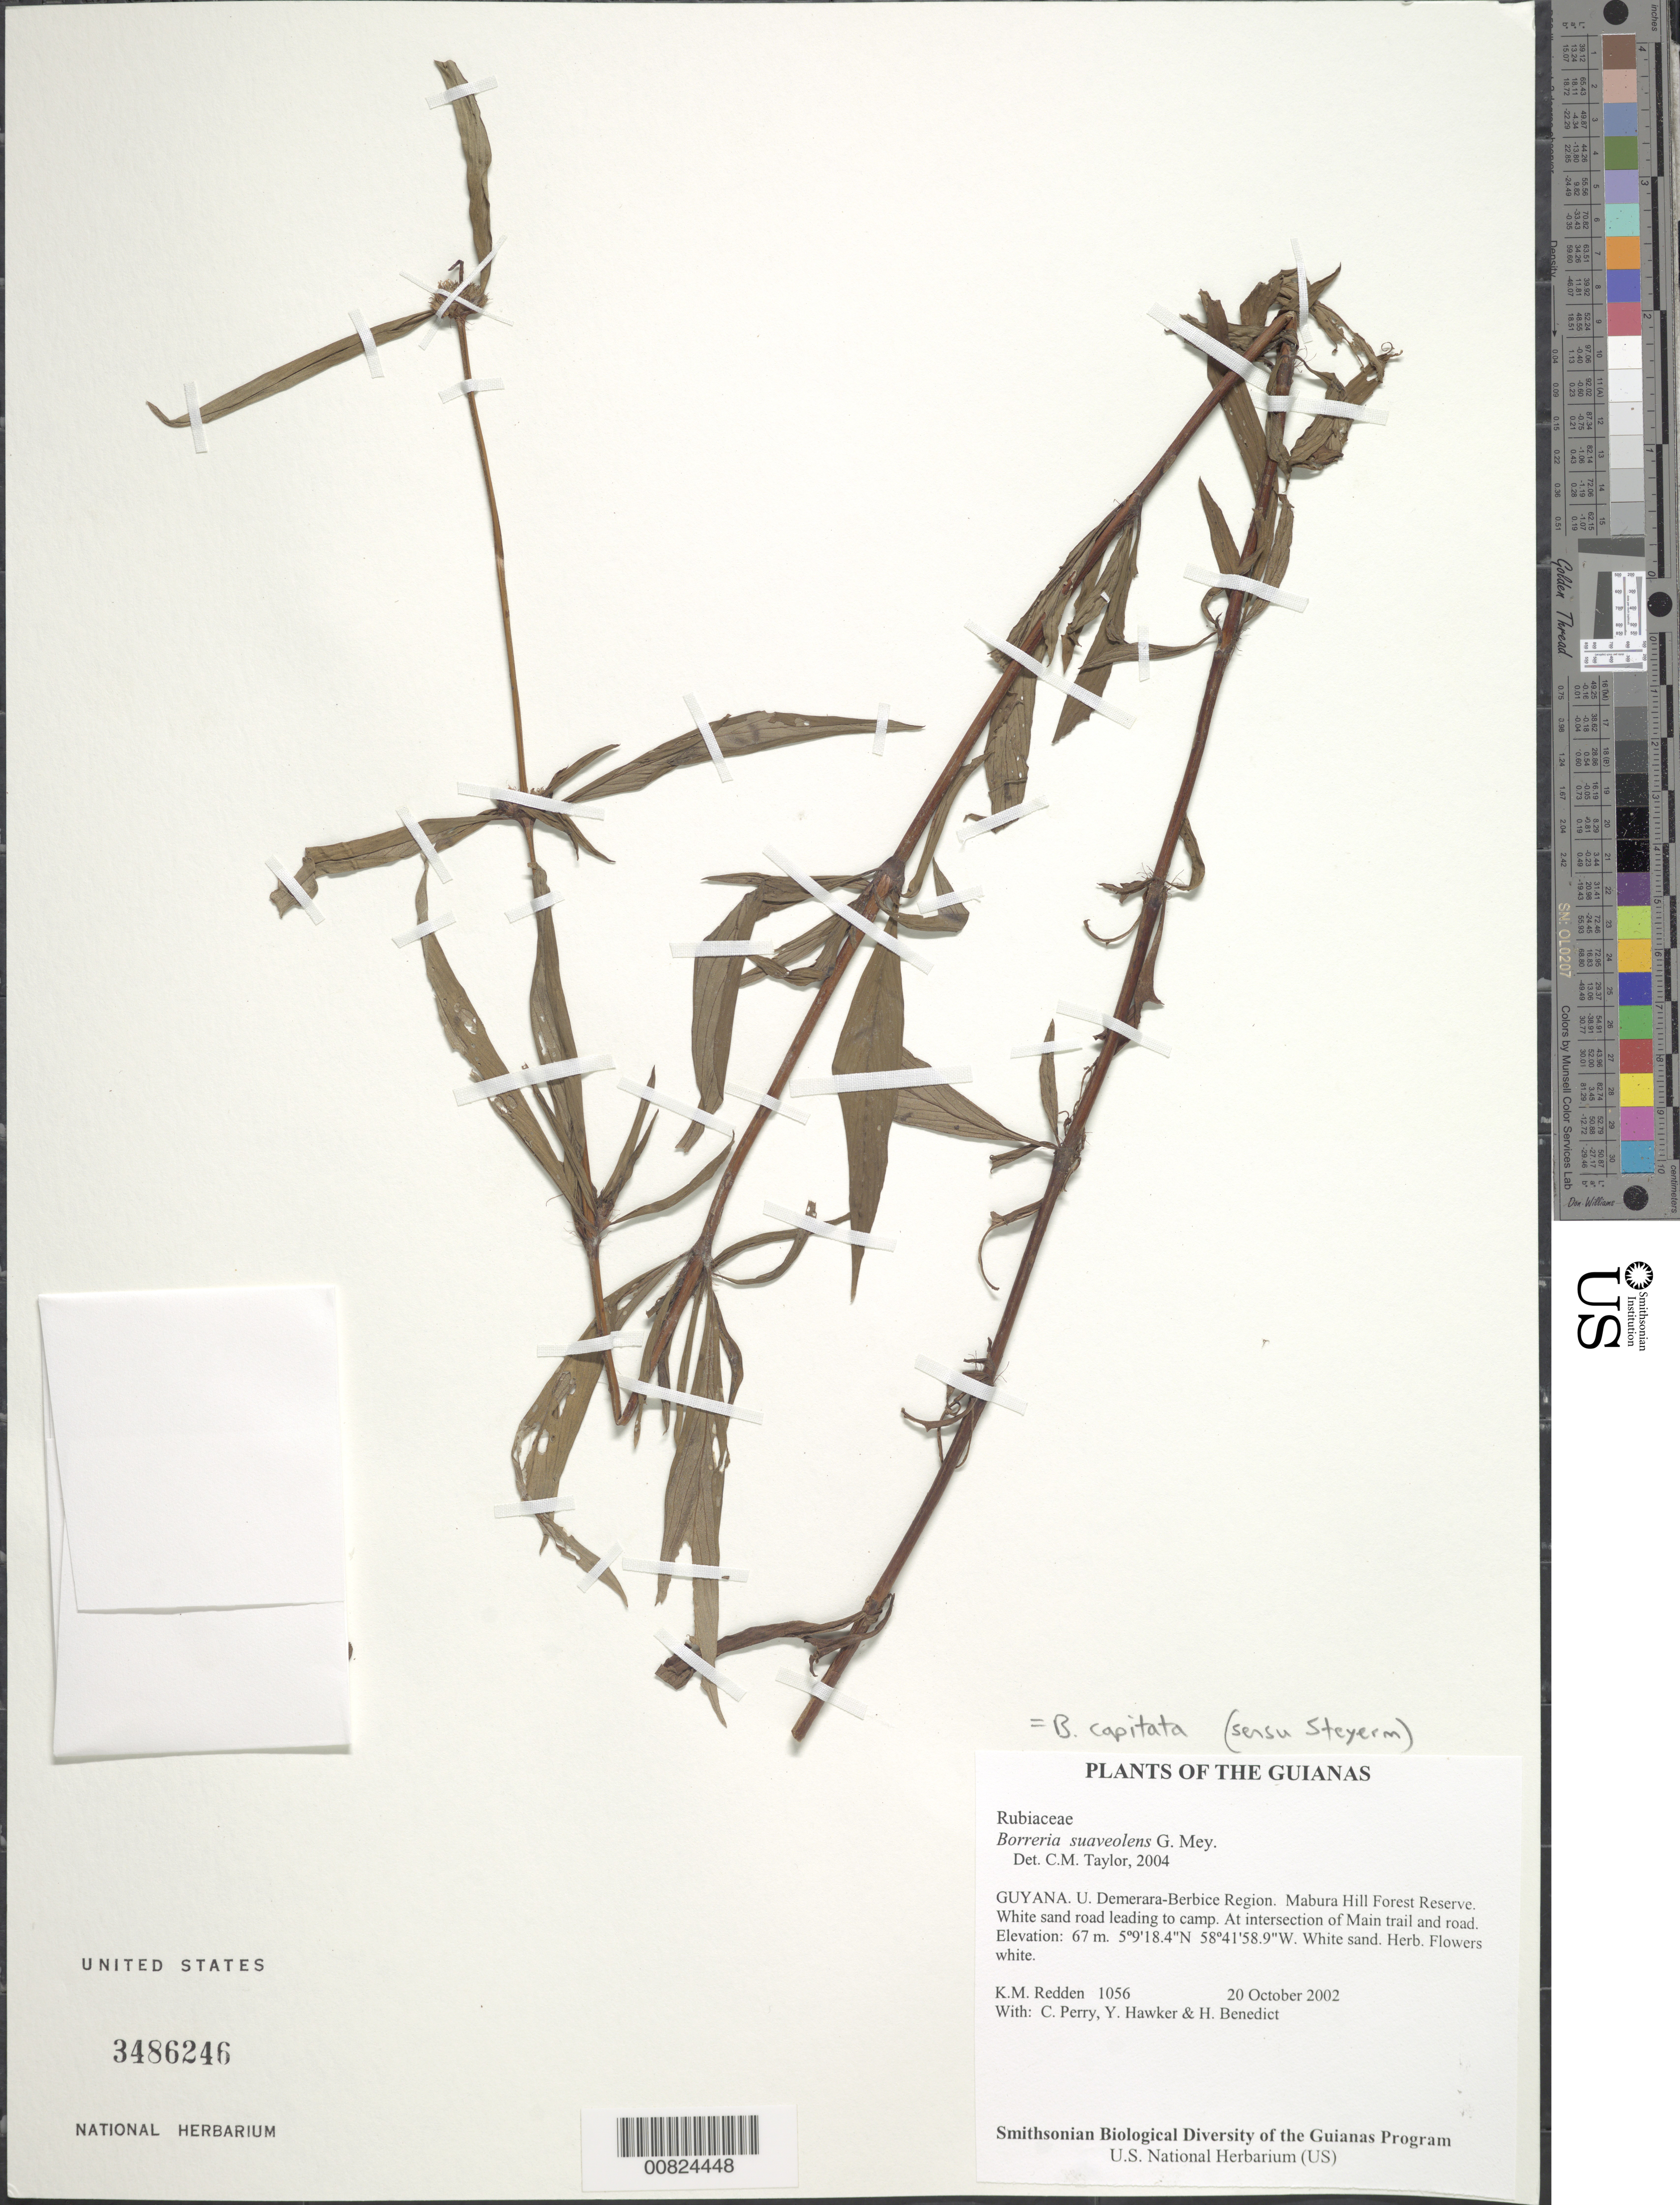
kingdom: Plantae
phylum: Tracheophyta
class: Magnoliopsida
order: Gentianales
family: Rubiaceae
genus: Borreria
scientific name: Borreria suaveolens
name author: G. Mey.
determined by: Taylor, Charlotte M.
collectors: K. M. Redden, C. Perry, Y. Hawker & H. Benedict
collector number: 1056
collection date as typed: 20 October 2002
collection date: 2002-10-20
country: Guyana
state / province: U. Demerara-Berbice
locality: Mabura Hill Forest Reserve. White sand road leading to camp. At intersection of main trail and road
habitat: White sand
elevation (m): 67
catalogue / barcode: US 3486246